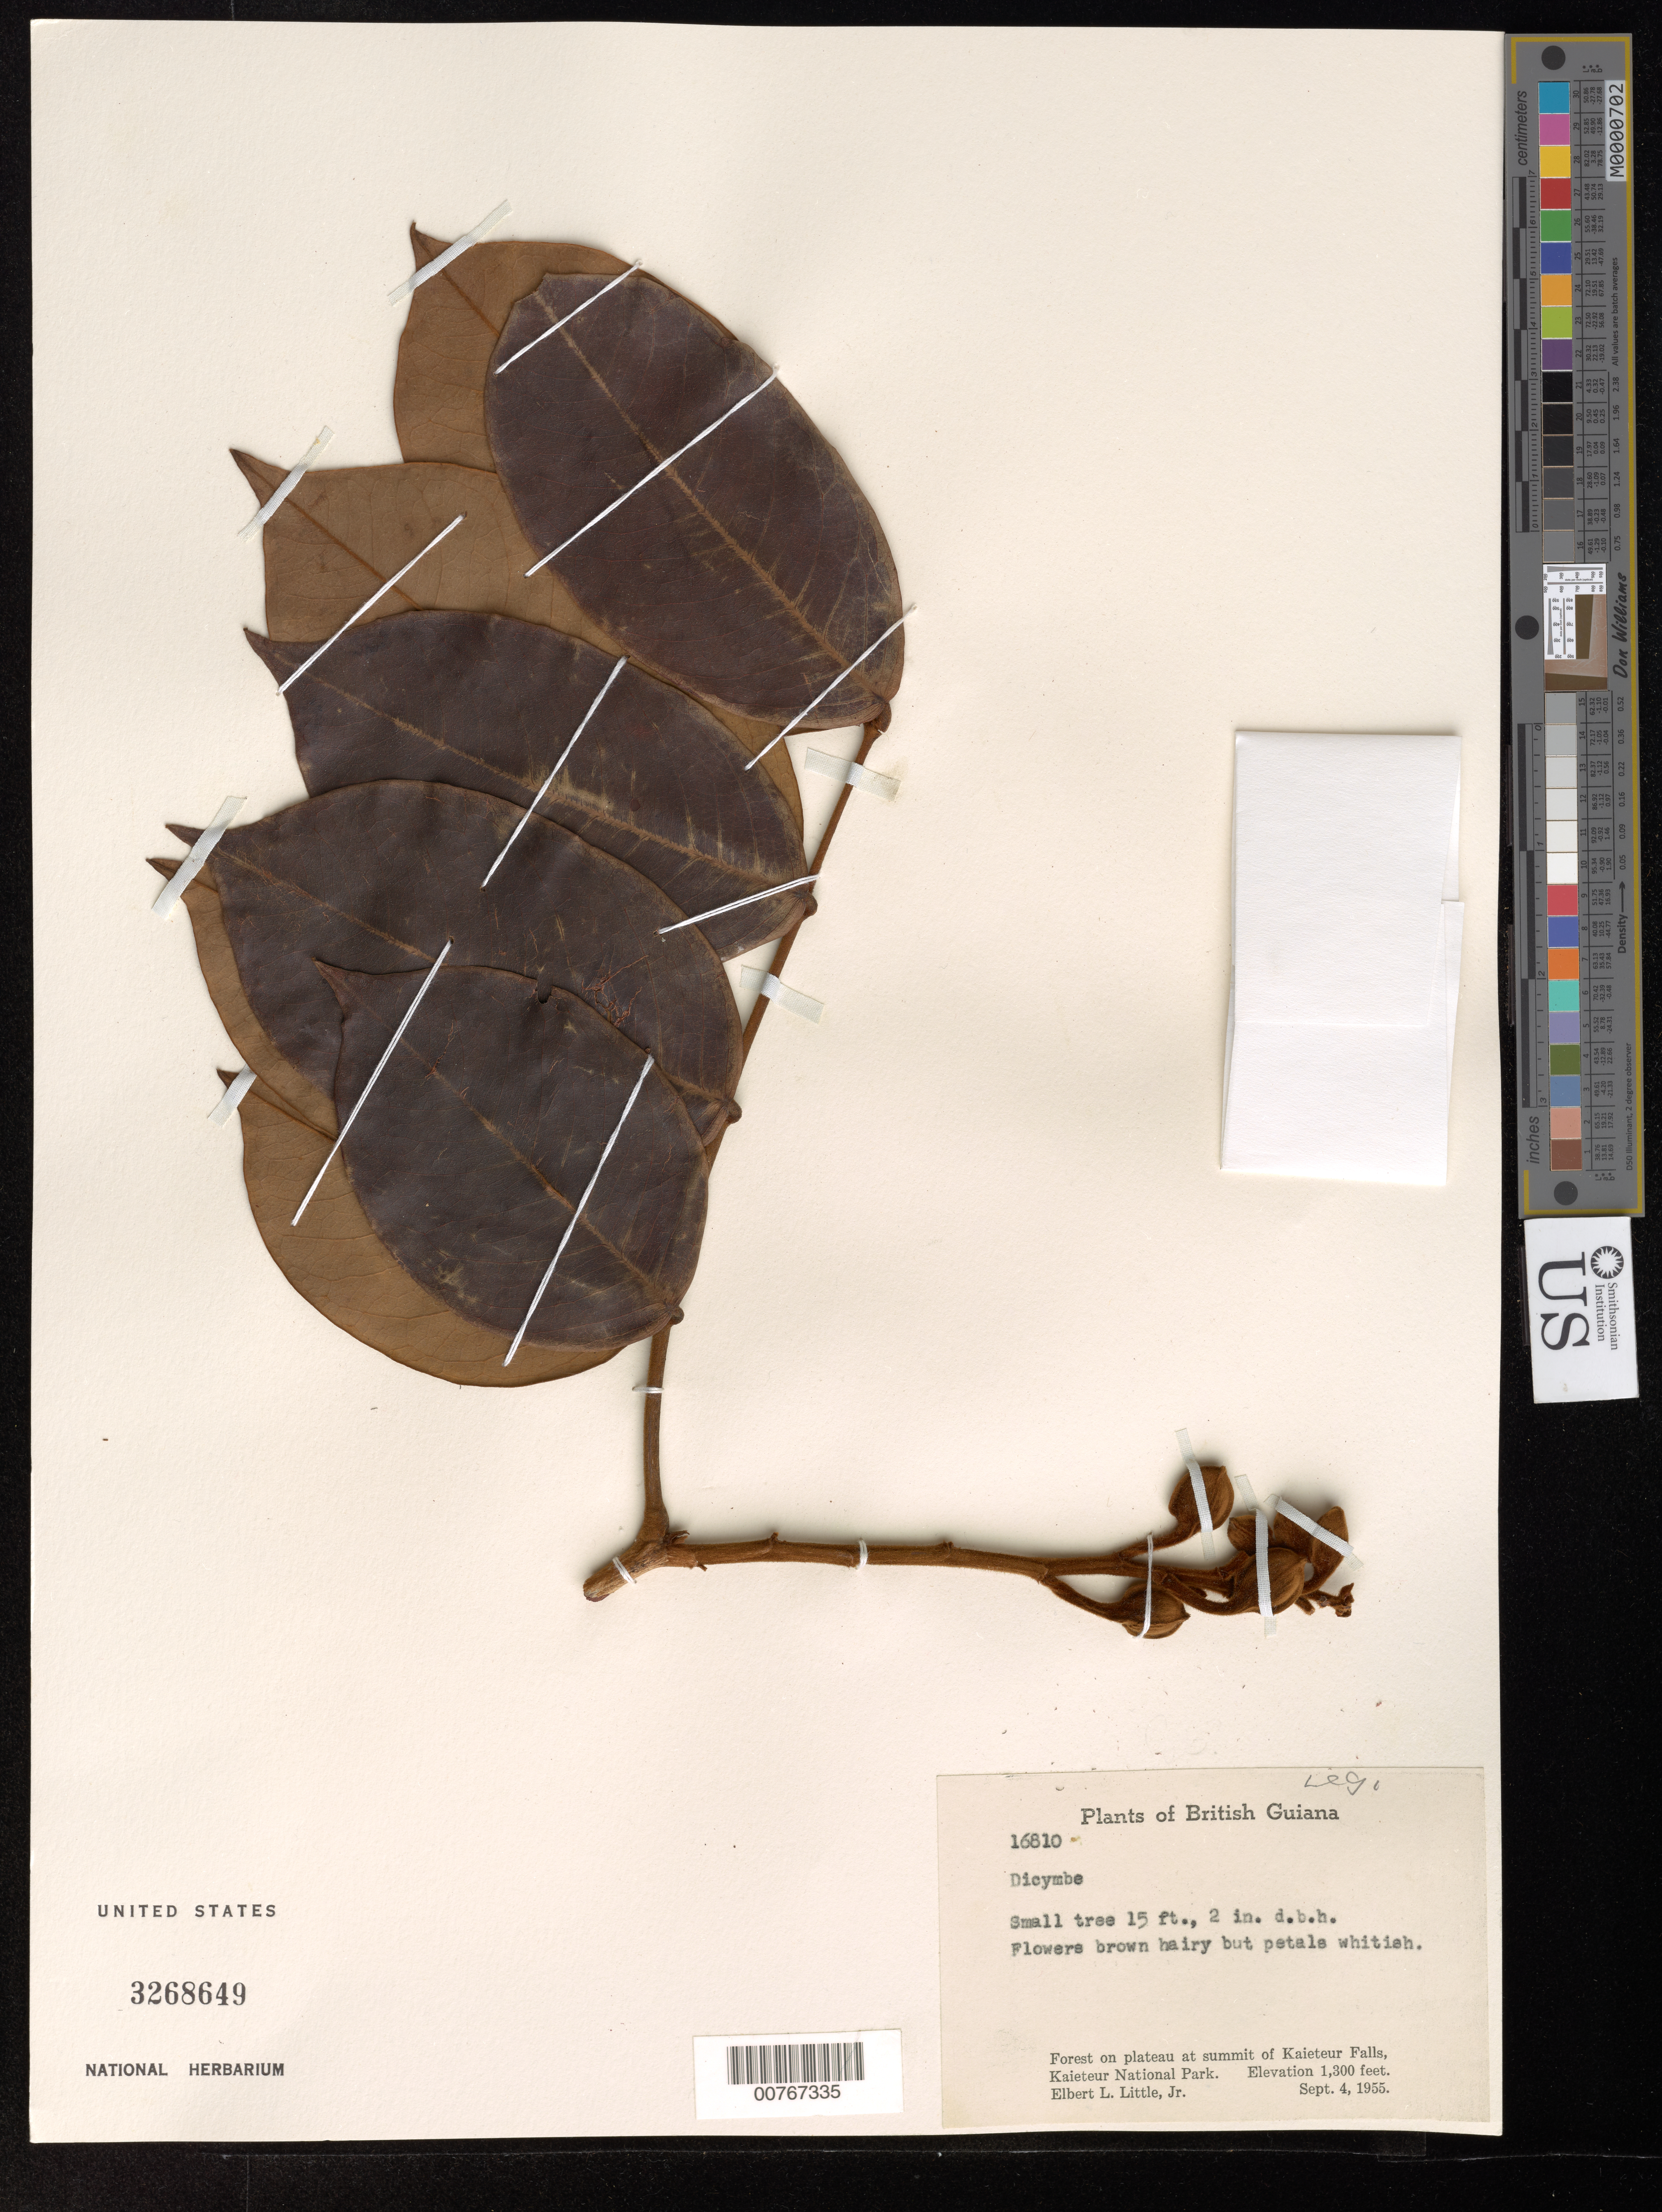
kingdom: Plantae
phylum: Tracheophyta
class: Magnoliopsida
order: Fabales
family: Fabaceae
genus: Dicymbe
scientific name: Dicymbe sp.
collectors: E. L. Little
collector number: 16810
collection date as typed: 4-Sep-55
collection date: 1955-09-04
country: Guyana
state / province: Potaro-Siparuni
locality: Kaieteur National Park, Kaieteur Falls, summit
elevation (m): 390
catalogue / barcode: US 3268649